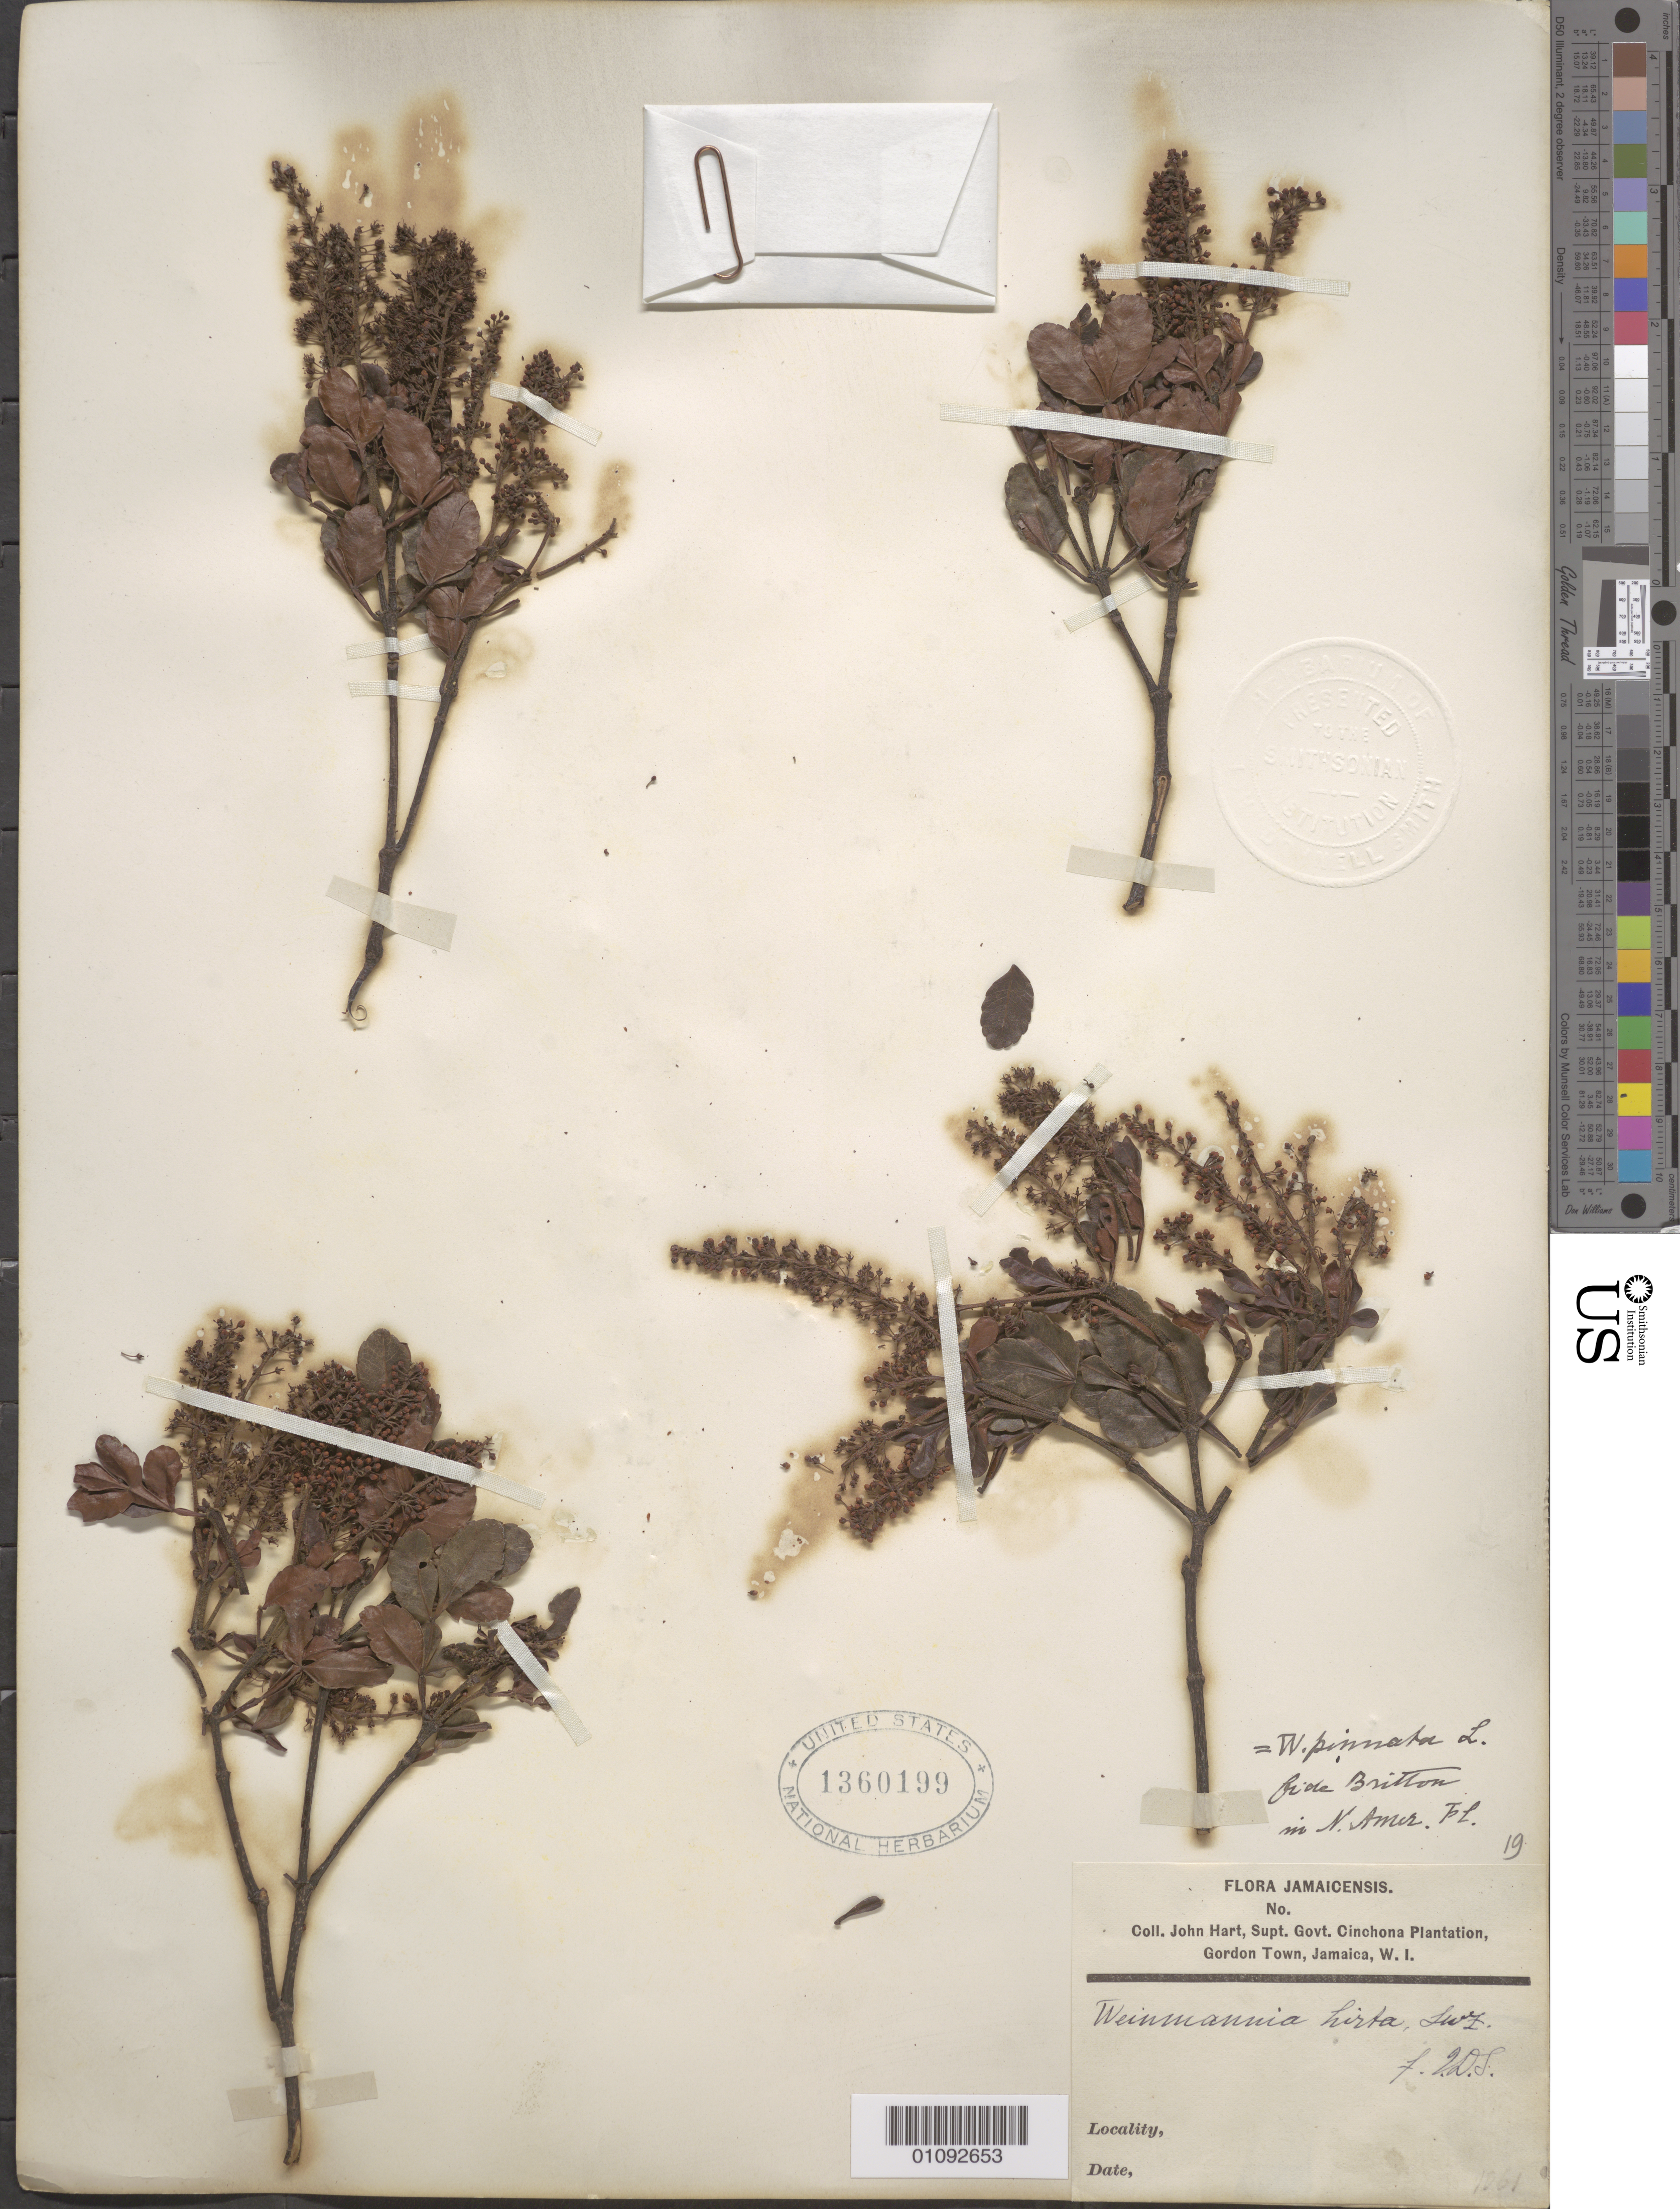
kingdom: Plantae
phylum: Tracheophyta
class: Magnoliopsida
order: Oxalidales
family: Cunoniaceae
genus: Weinmannia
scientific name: Weinmannia pinnata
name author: L.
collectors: J. Hart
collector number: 1061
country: Jamaica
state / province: Kingston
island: Jamaica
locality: Cinchona Plantation, Gordon Town.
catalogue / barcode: US 1360199